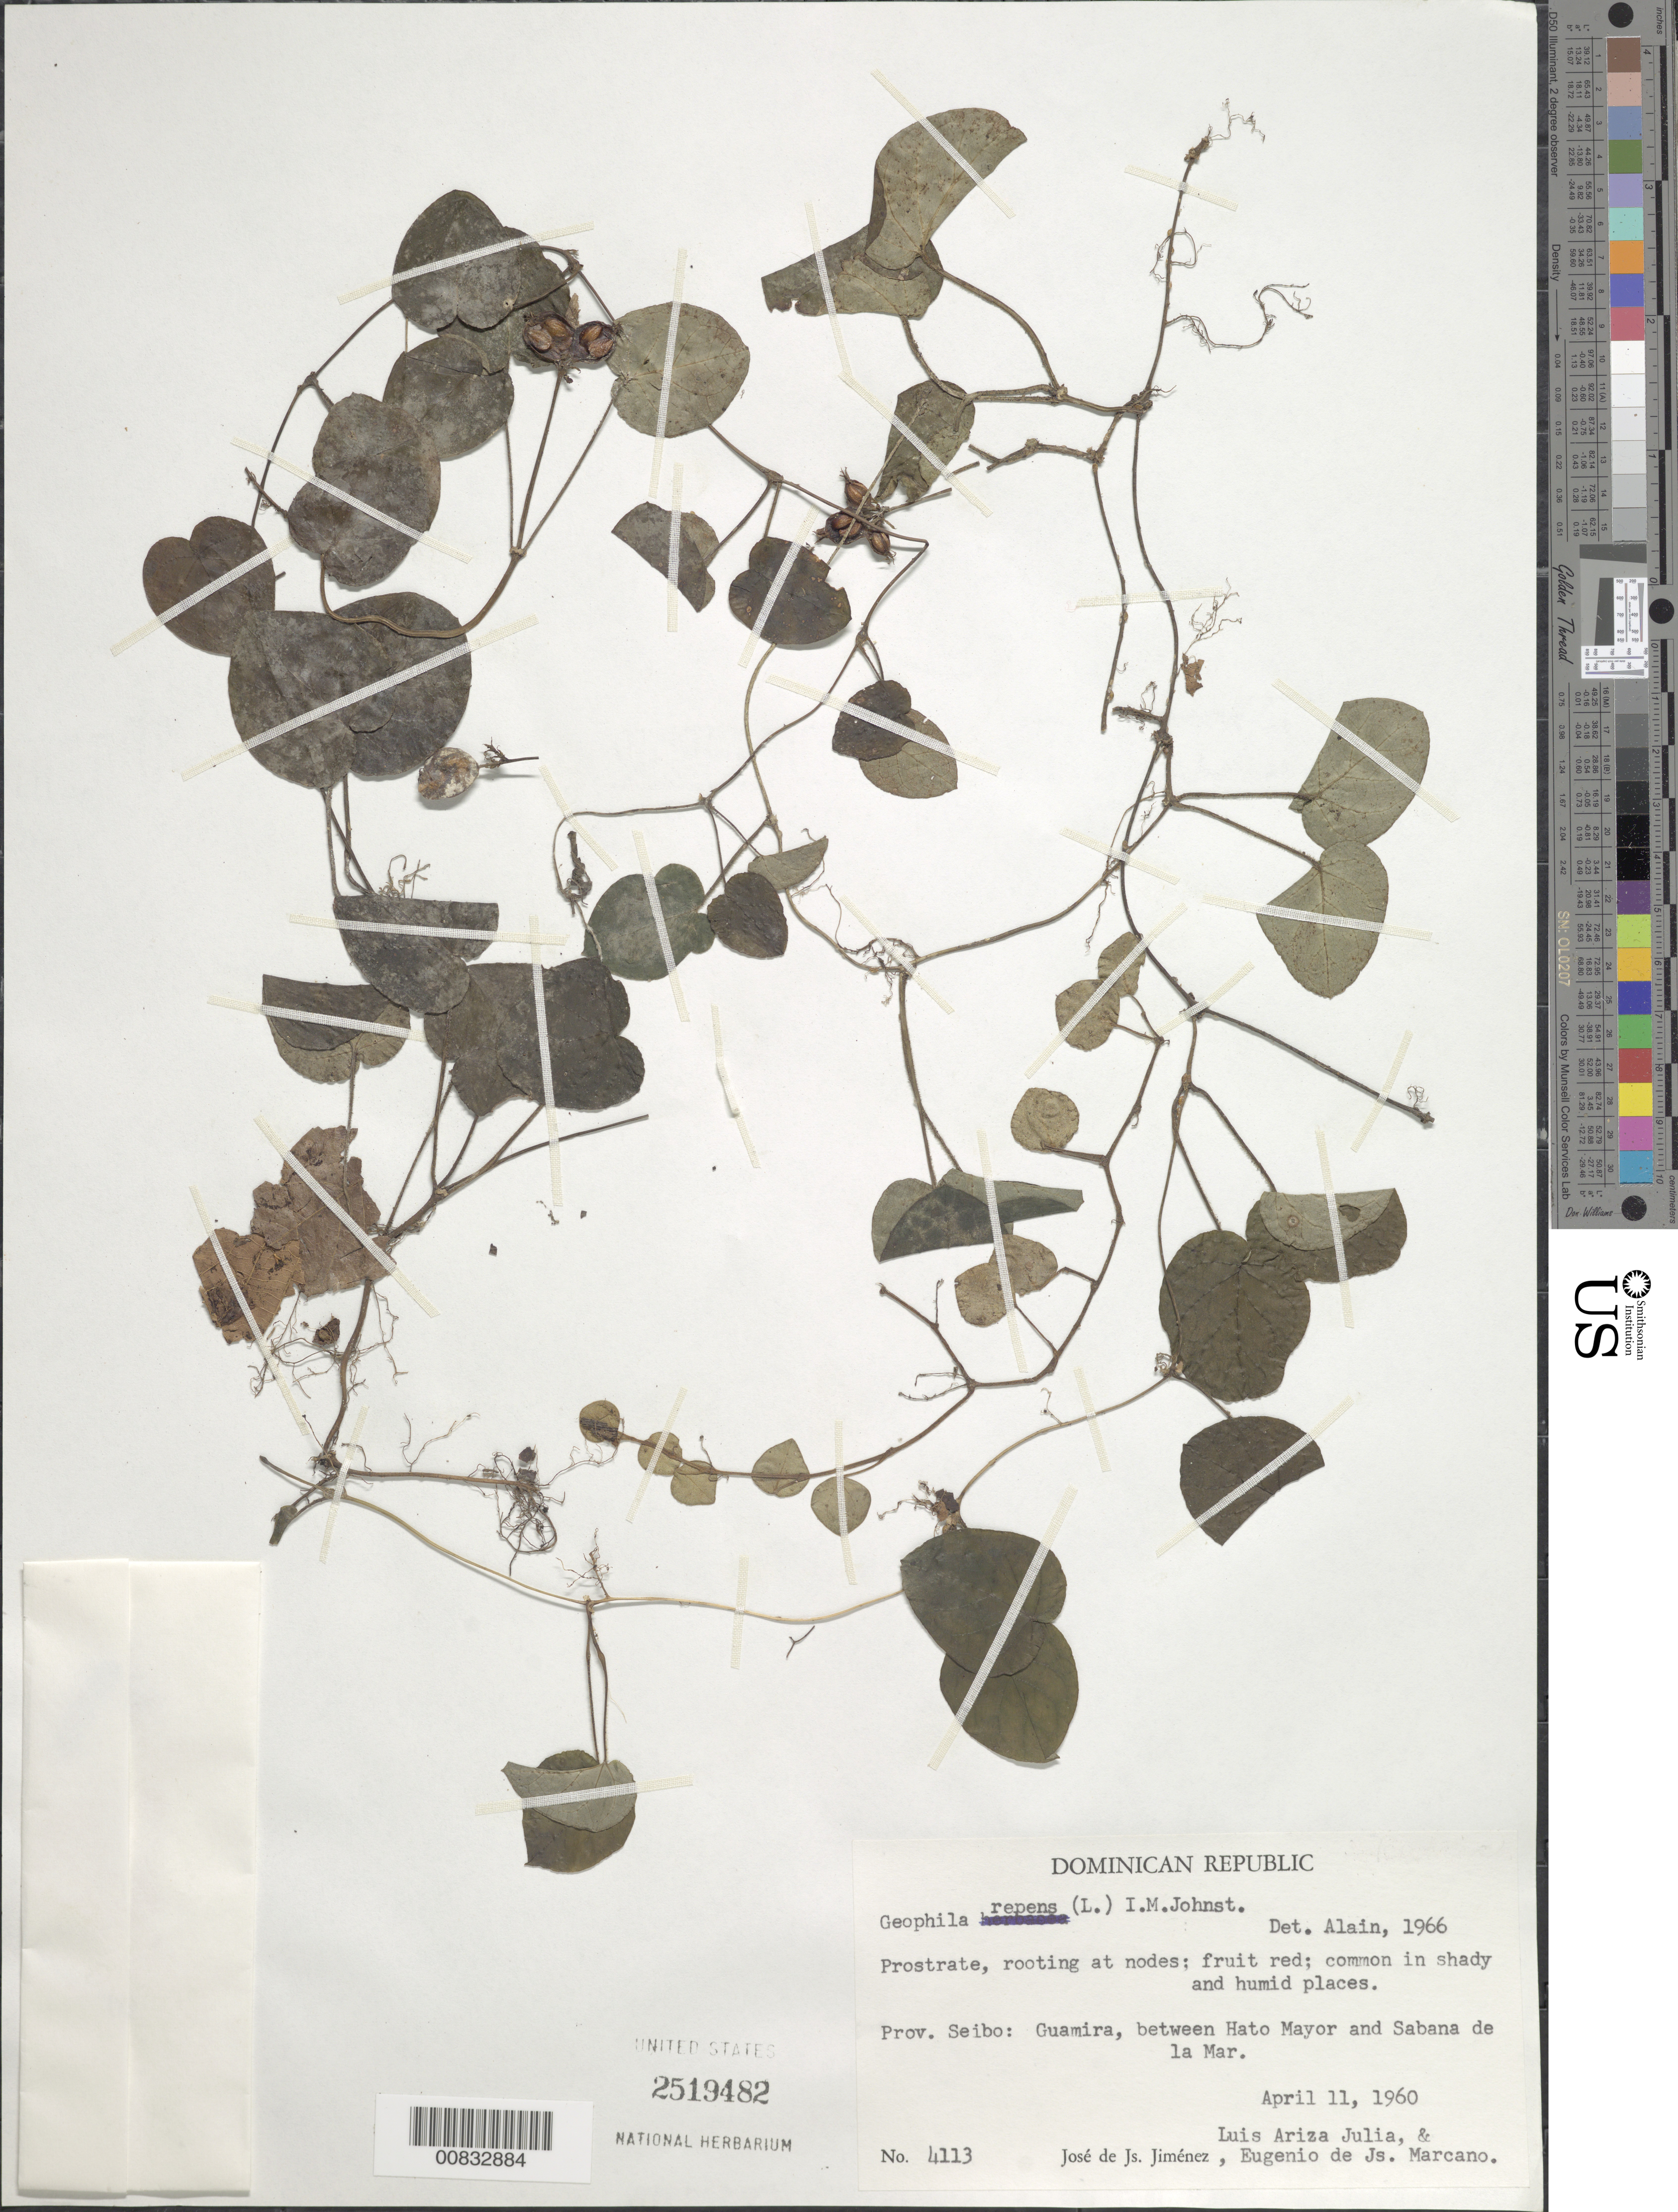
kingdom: Plantae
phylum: Tracheophyta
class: Magnoliopsida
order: Gentianales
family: Rubiaceae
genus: Geophila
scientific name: Geophila repens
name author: (L.) I.M. Johnst.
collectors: J. J. Jiménez Almonte, L. Ariza-Julia & E. J. Marcano F.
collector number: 4113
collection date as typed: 11 Apr 1960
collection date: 1960-04-11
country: Dominican Republic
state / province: El Seibo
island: Hispaniola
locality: Guamira, between Hato mayor and Sabana de la Mar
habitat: Shady and humid places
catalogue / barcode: US 2519482